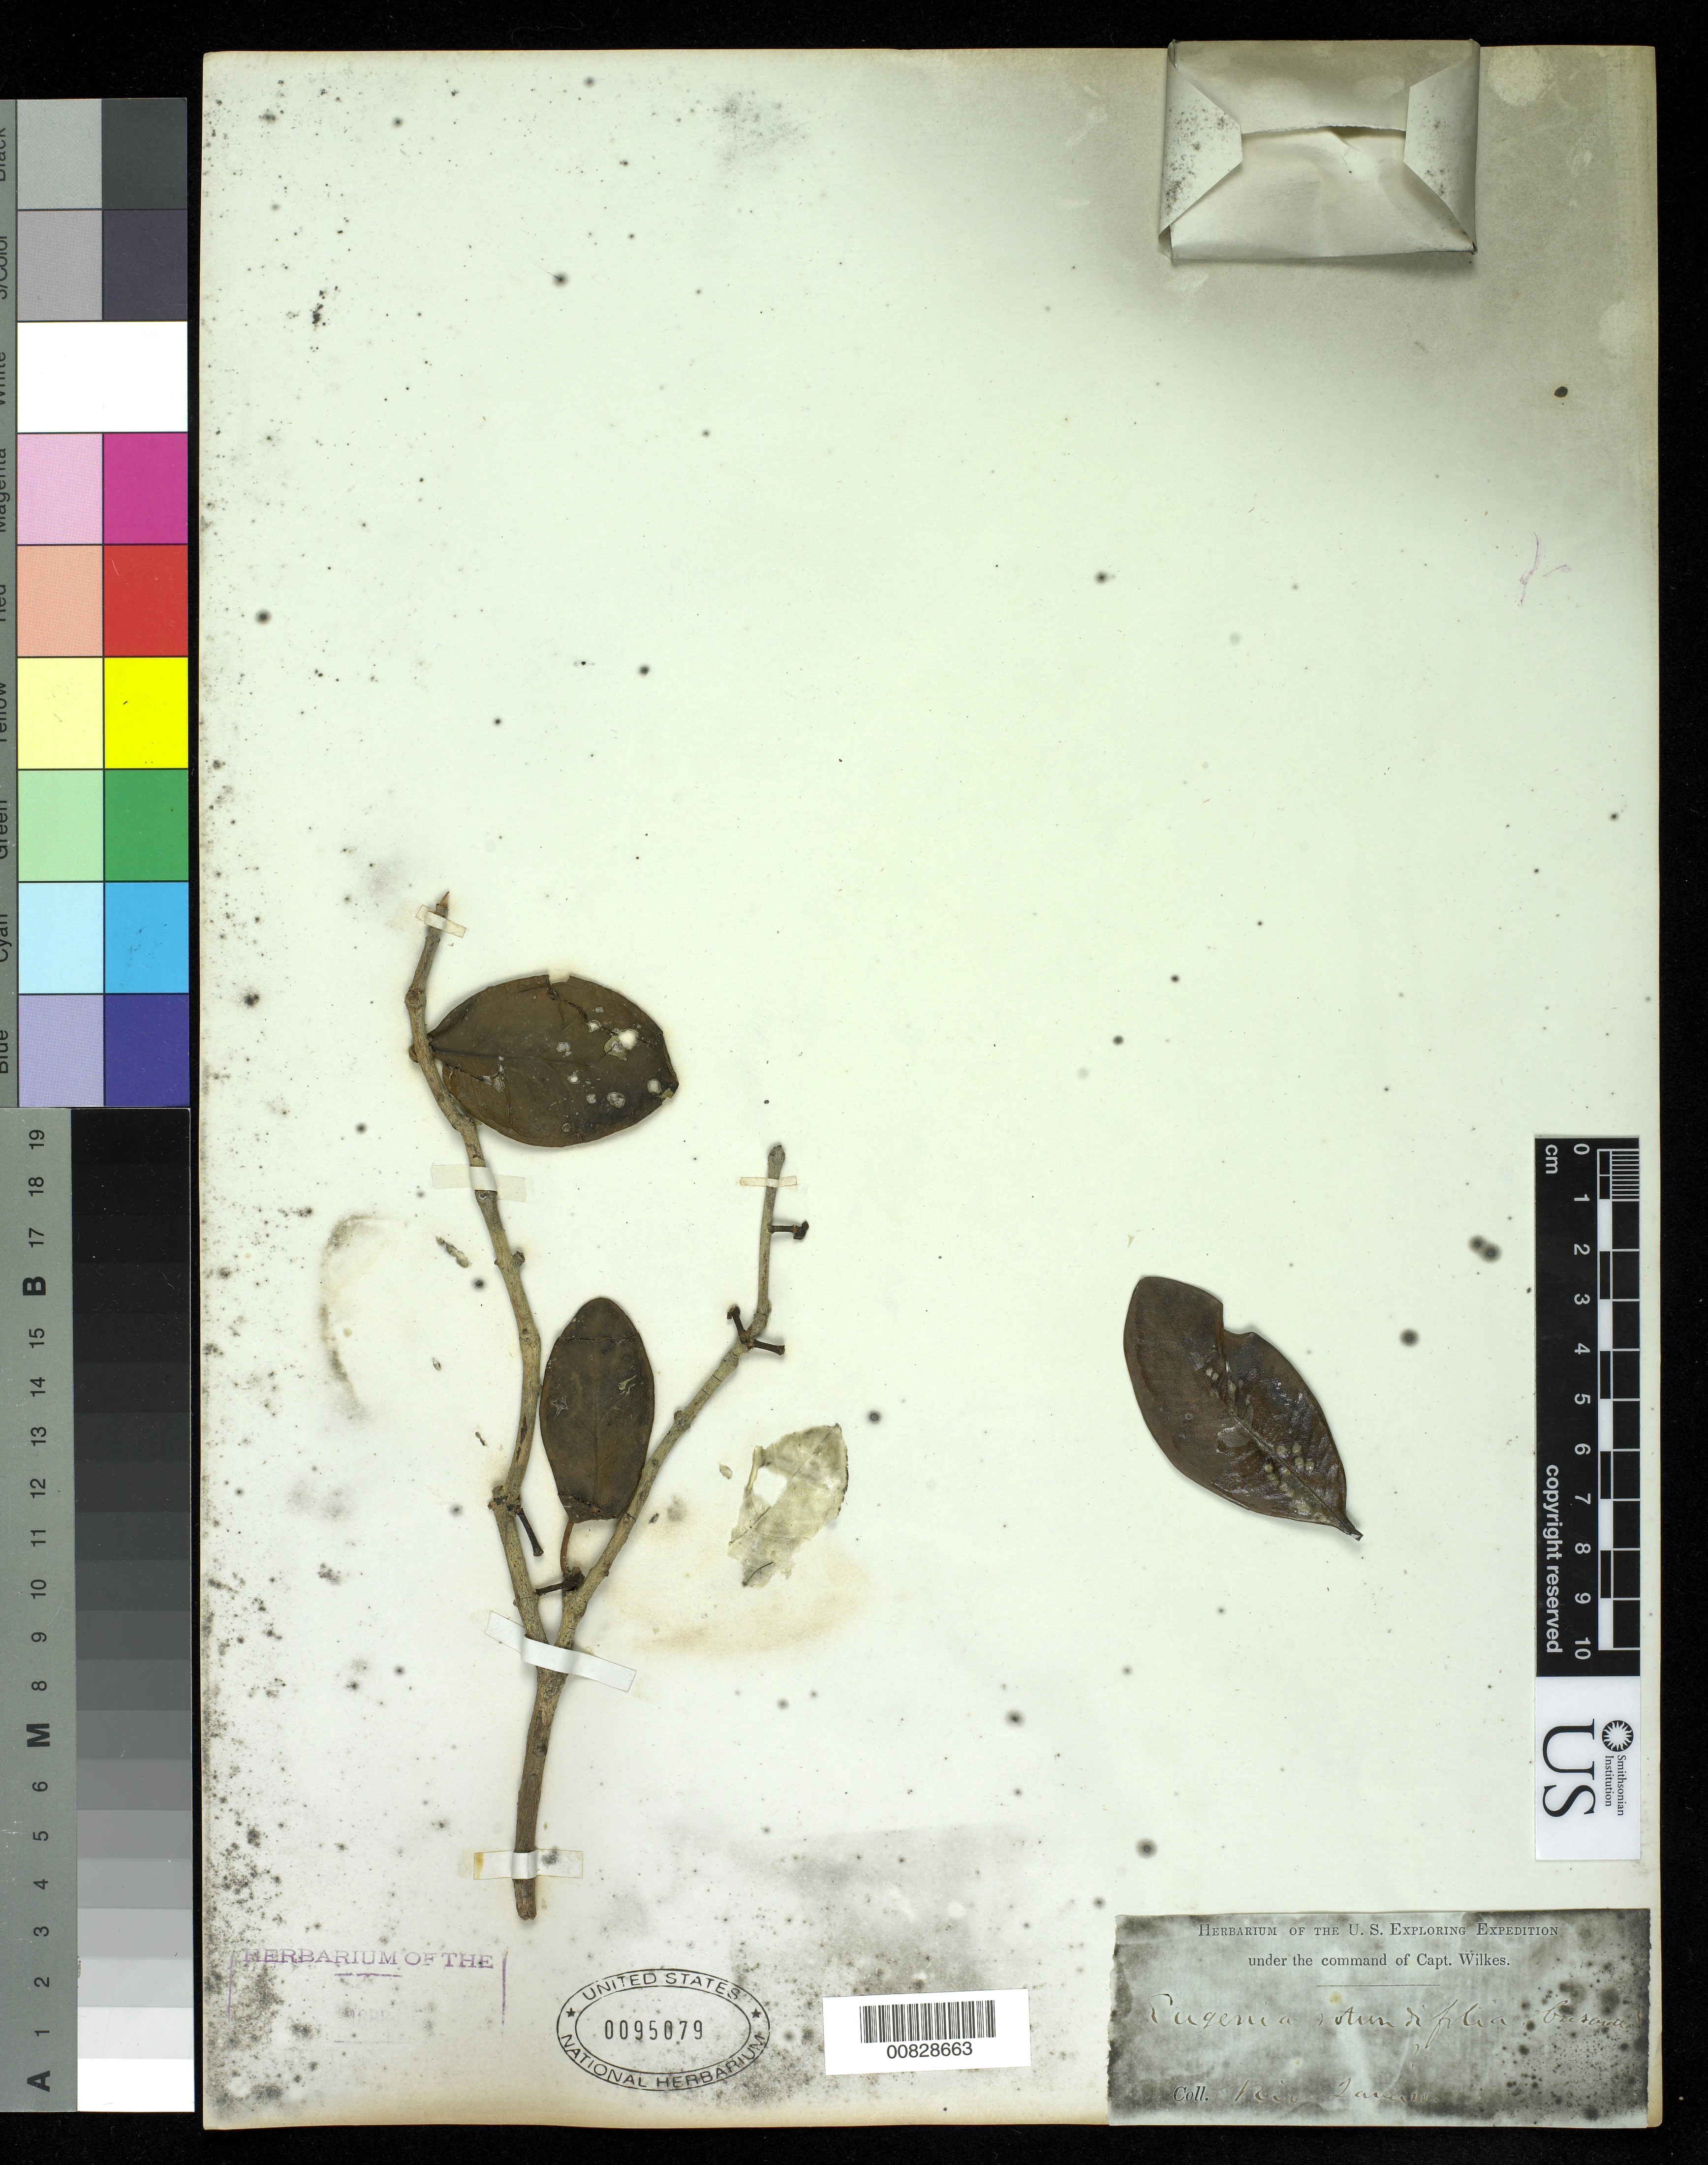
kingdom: Plantae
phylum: Tracheophyta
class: Magnoliopsida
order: Myrtales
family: Myrtaceae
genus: Eugenia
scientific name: Eugenia rotundifolia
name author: (Arn.) Wight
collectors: Wilkes Explor. Exped.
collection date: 1838/1842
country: Brazil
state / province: Rio de Janeiro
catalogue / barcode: US 95079